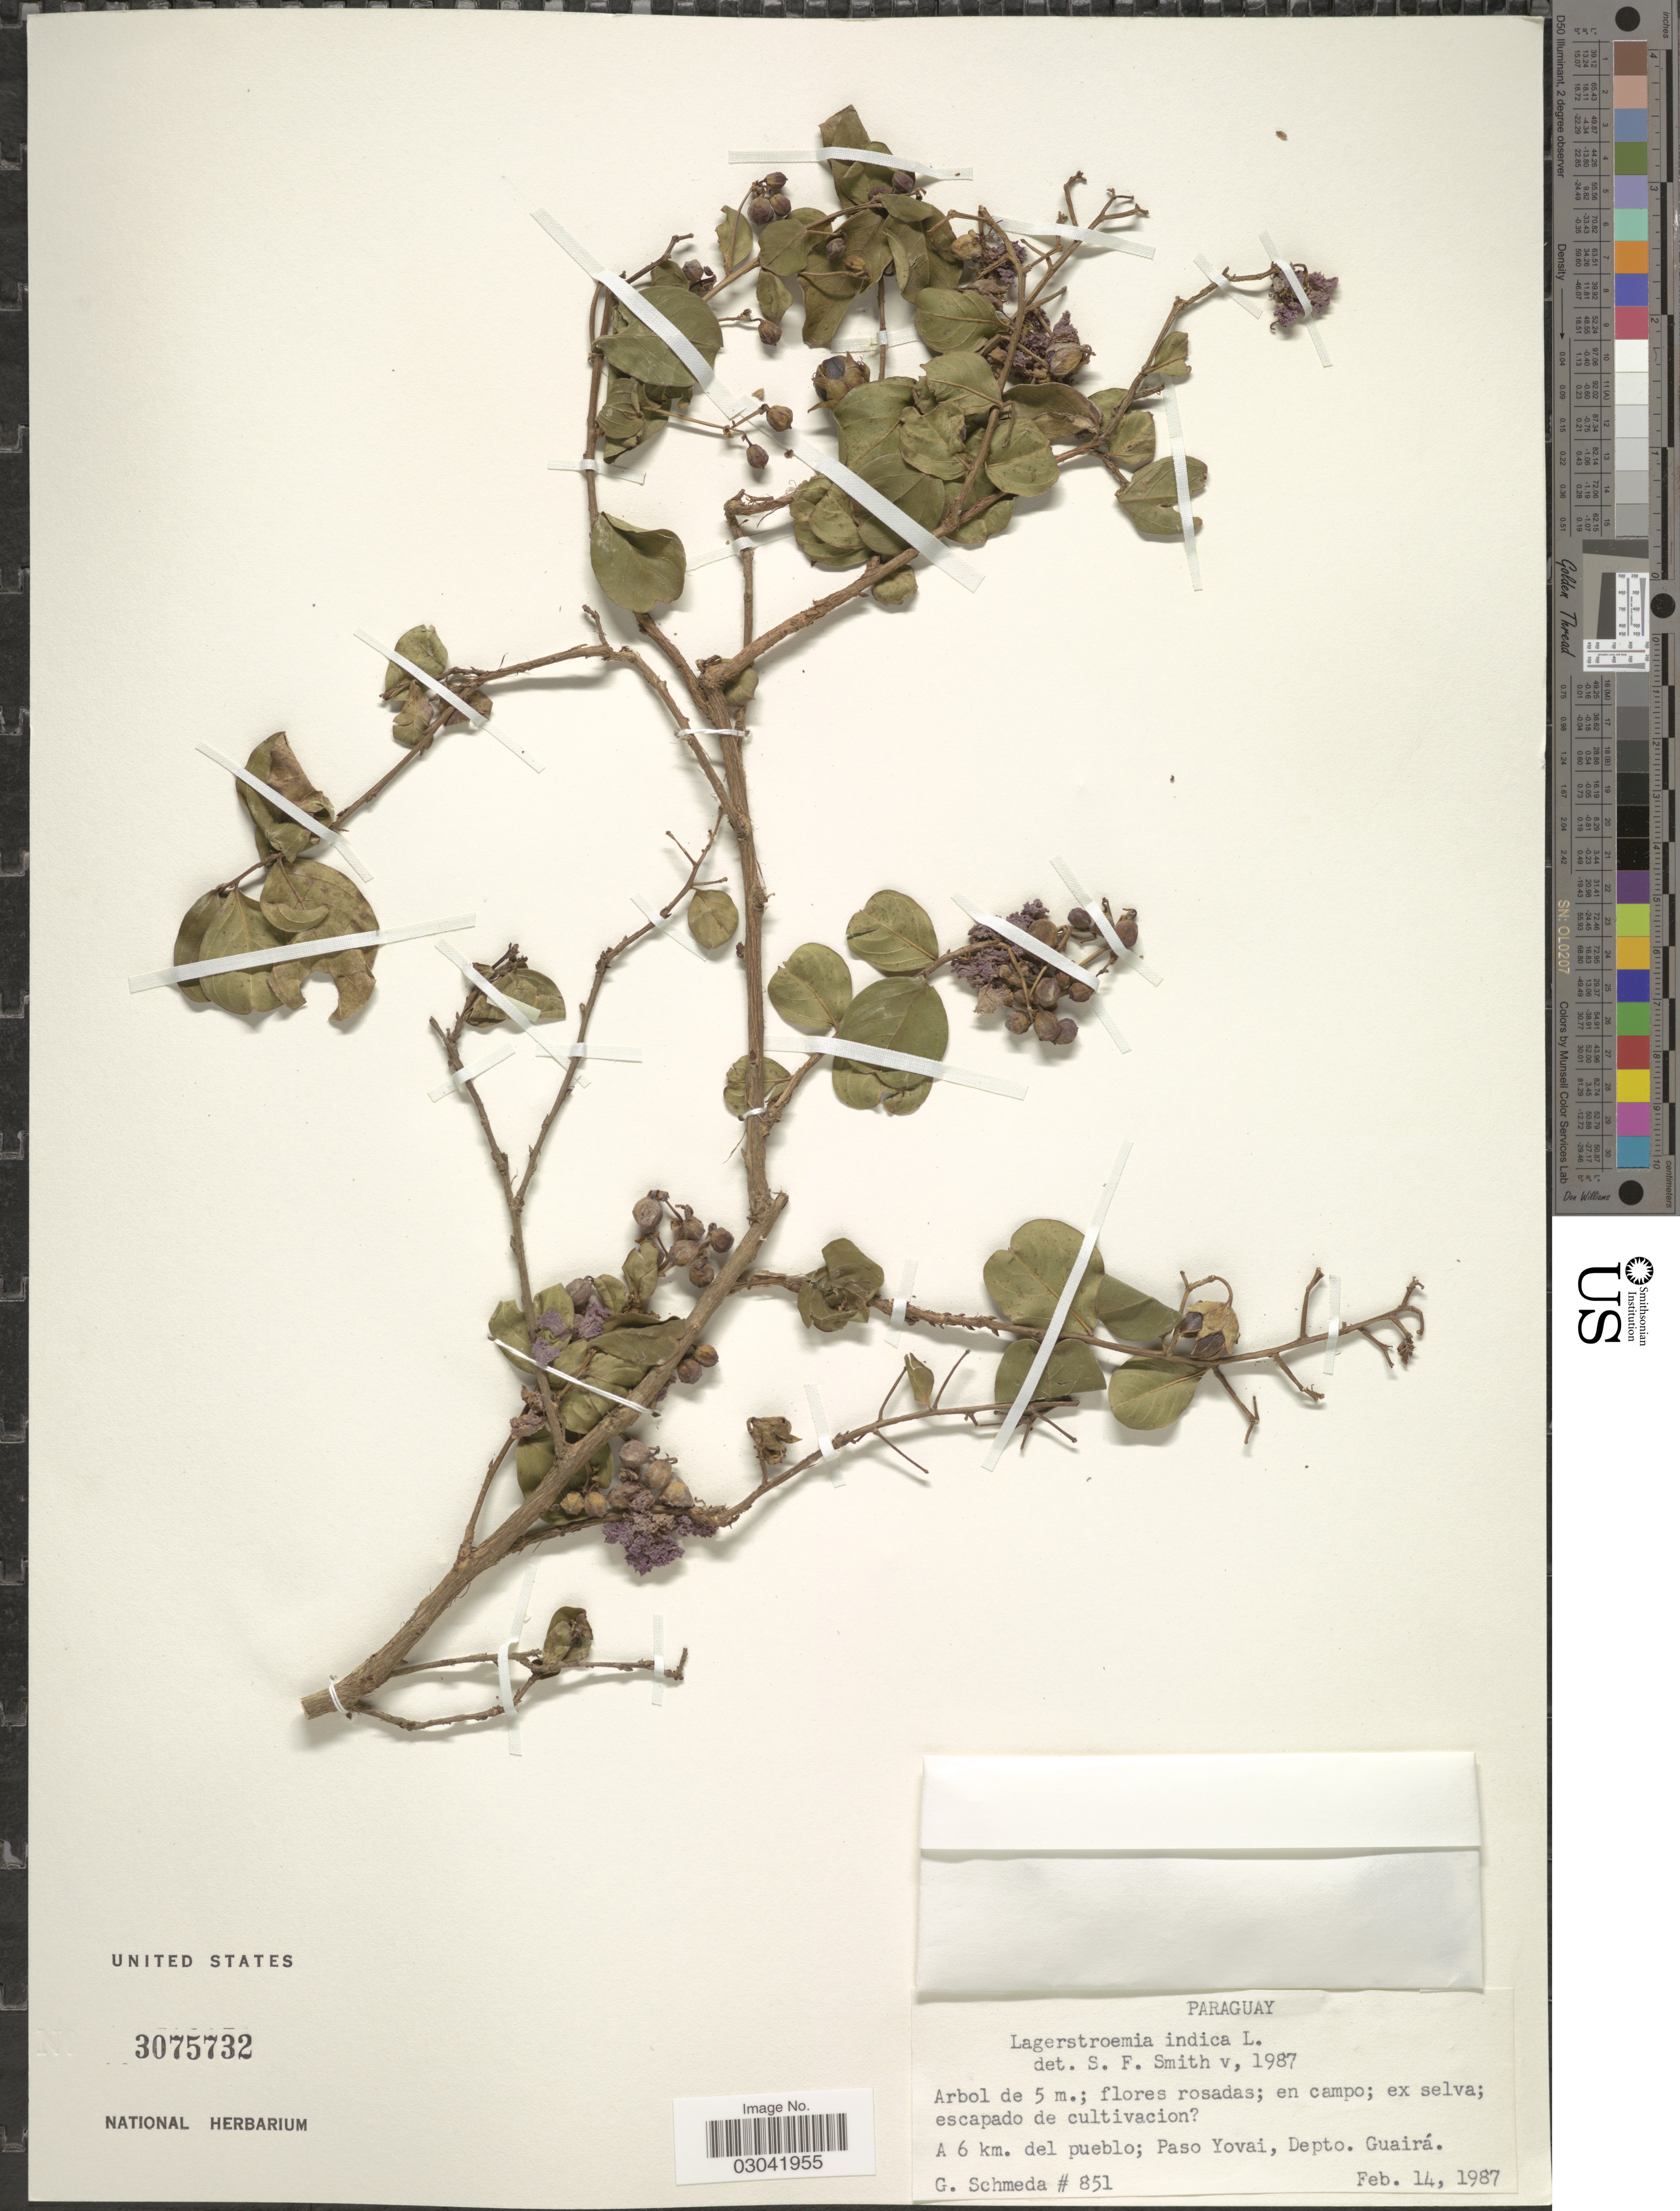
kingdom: Plantae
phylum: Tracheophyta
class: Magnoliopsida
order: Myrtales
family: Lythraceae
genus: Lagerstroemia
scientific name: Lagerstroemia indica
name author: L.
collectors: G. Schmeda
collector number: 851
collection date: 1987-02-14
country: Paraguay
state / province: Guaira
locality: A 6 km. del pueblo; Paso Yovai, Depto. Guairá.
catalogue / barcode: US 3075732